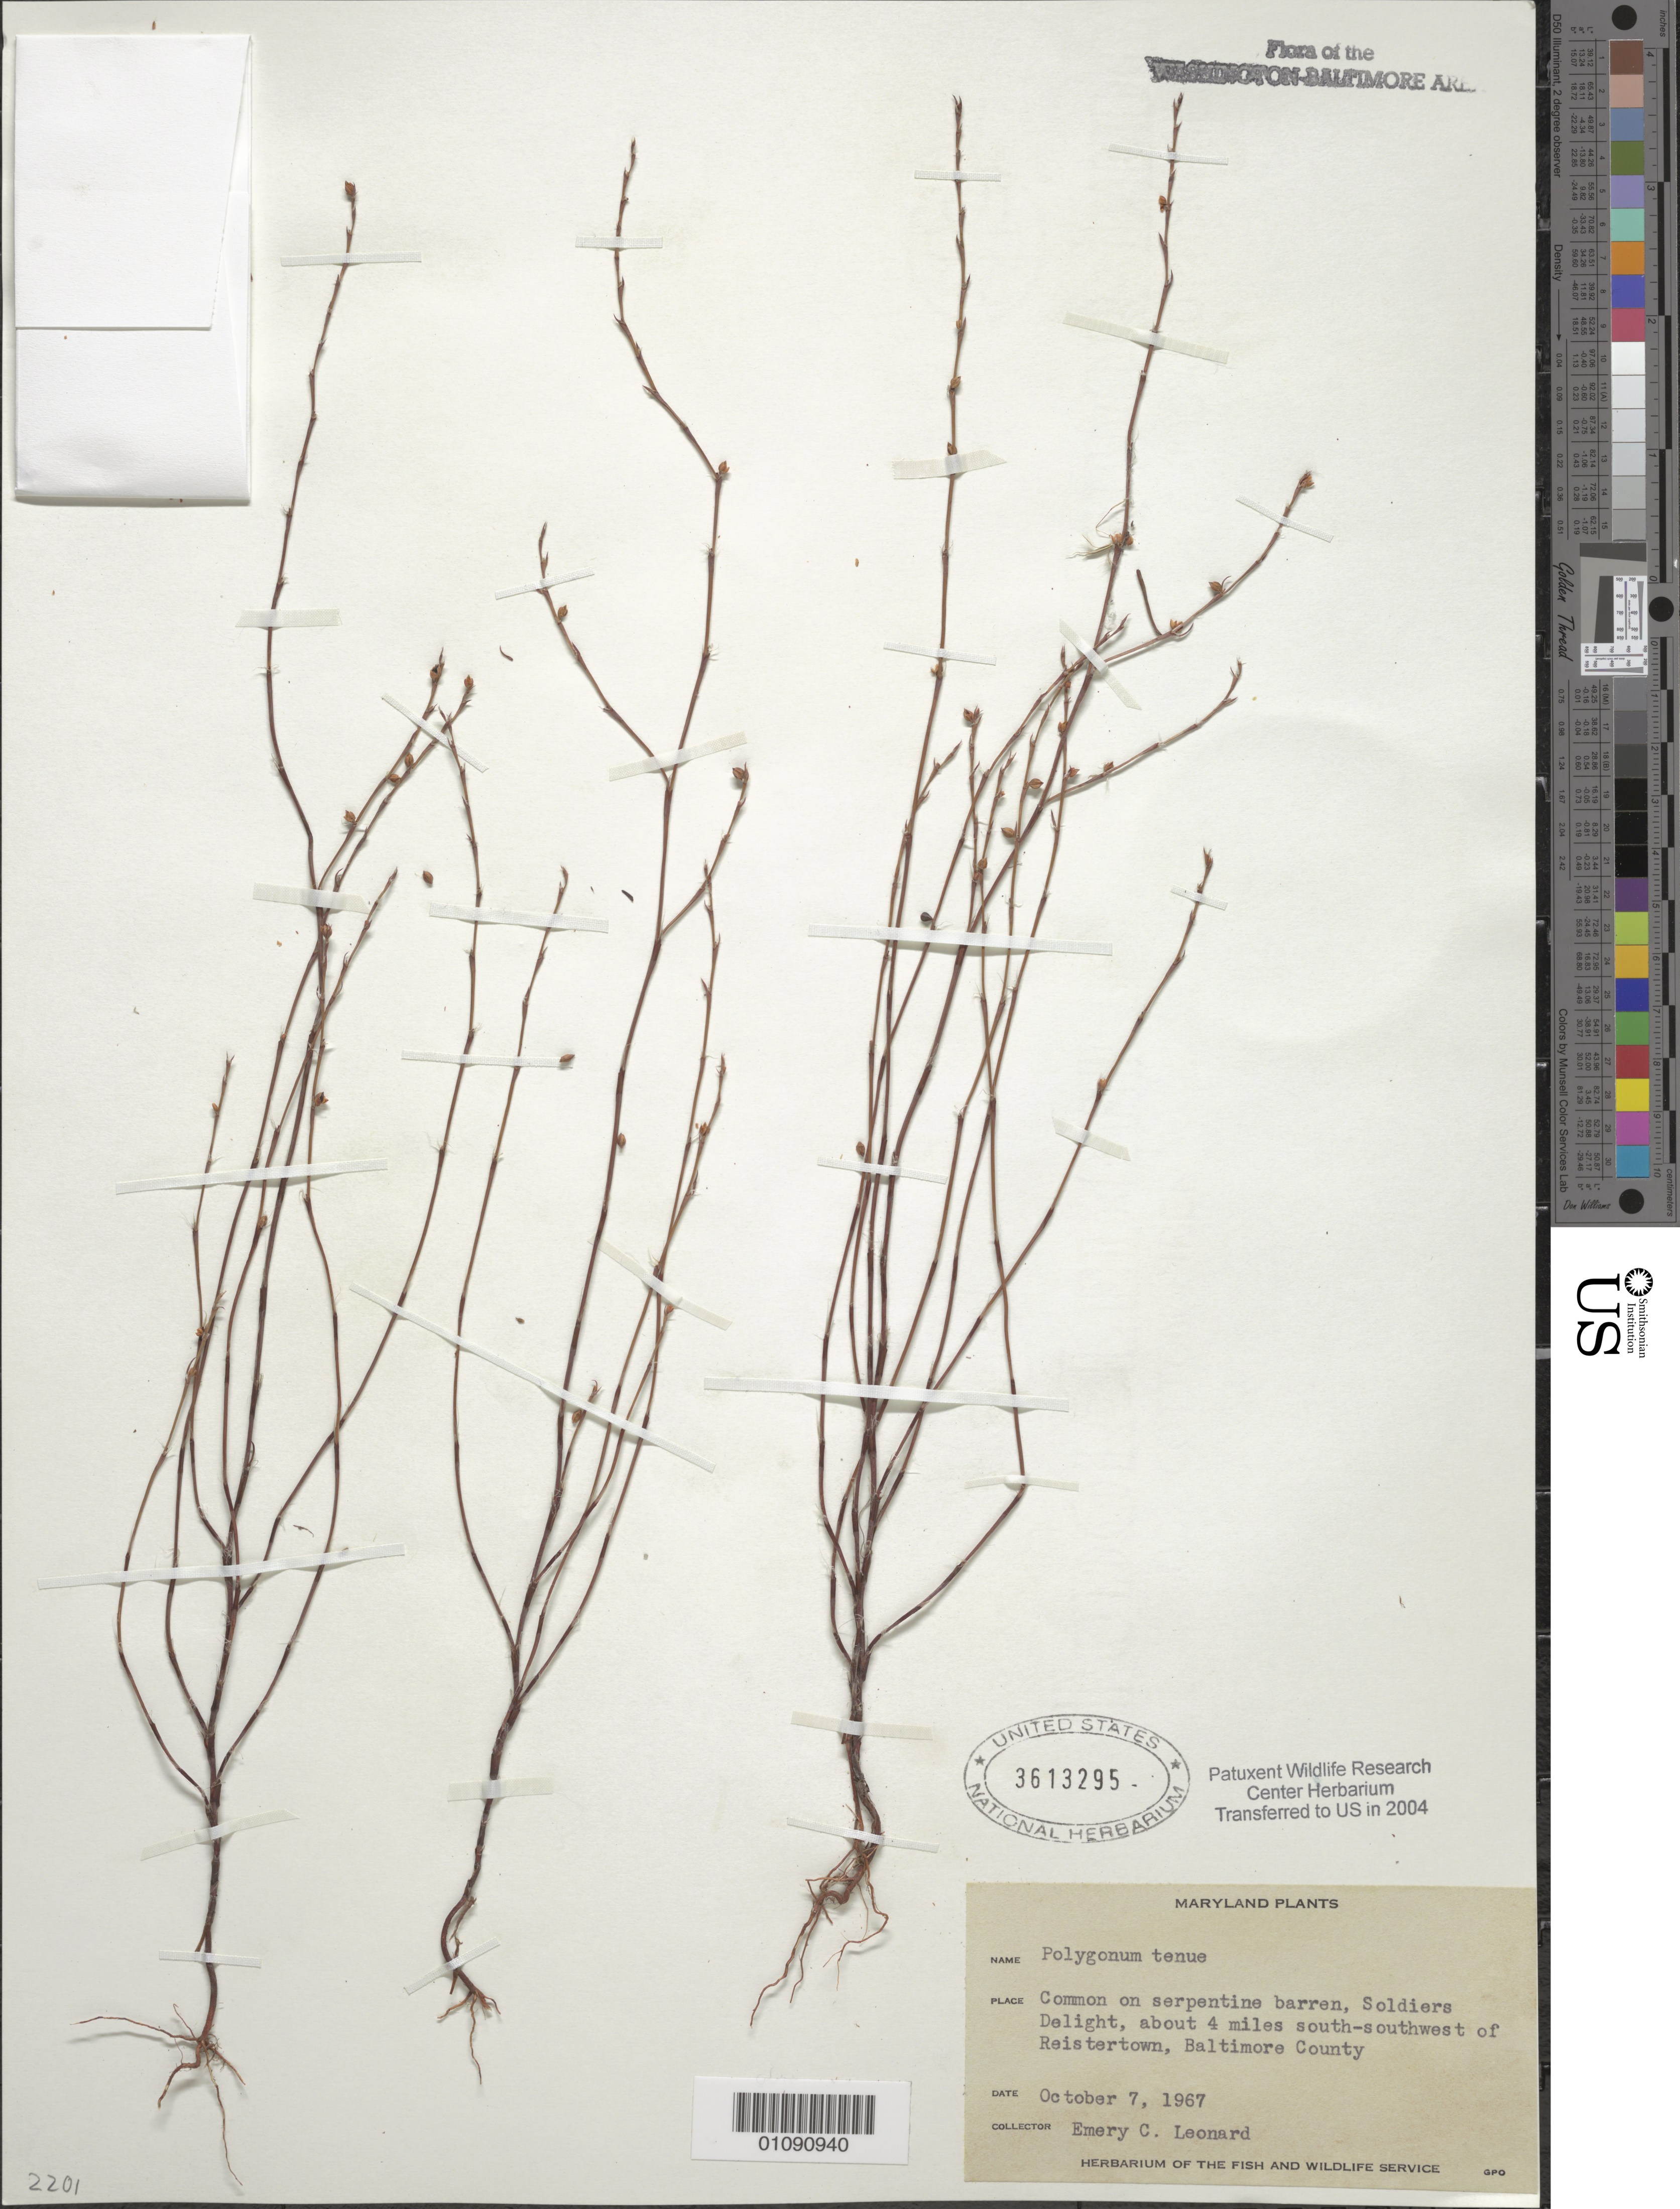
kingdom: Plantae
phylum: Tracheophyta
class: Magnoliopsida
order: Caryophyllales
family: Polygonaceae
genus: Polygonum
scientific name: Polygonum tenue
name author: F. Michx.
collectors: E. C. Leonard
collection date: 1967-10-07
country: United States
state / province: Maryland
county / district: Baltimore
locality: Soldiers Delight, about four miles S.S.W. of Reistertown.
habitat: Common on serpentine barren.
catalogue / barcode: US 3613295